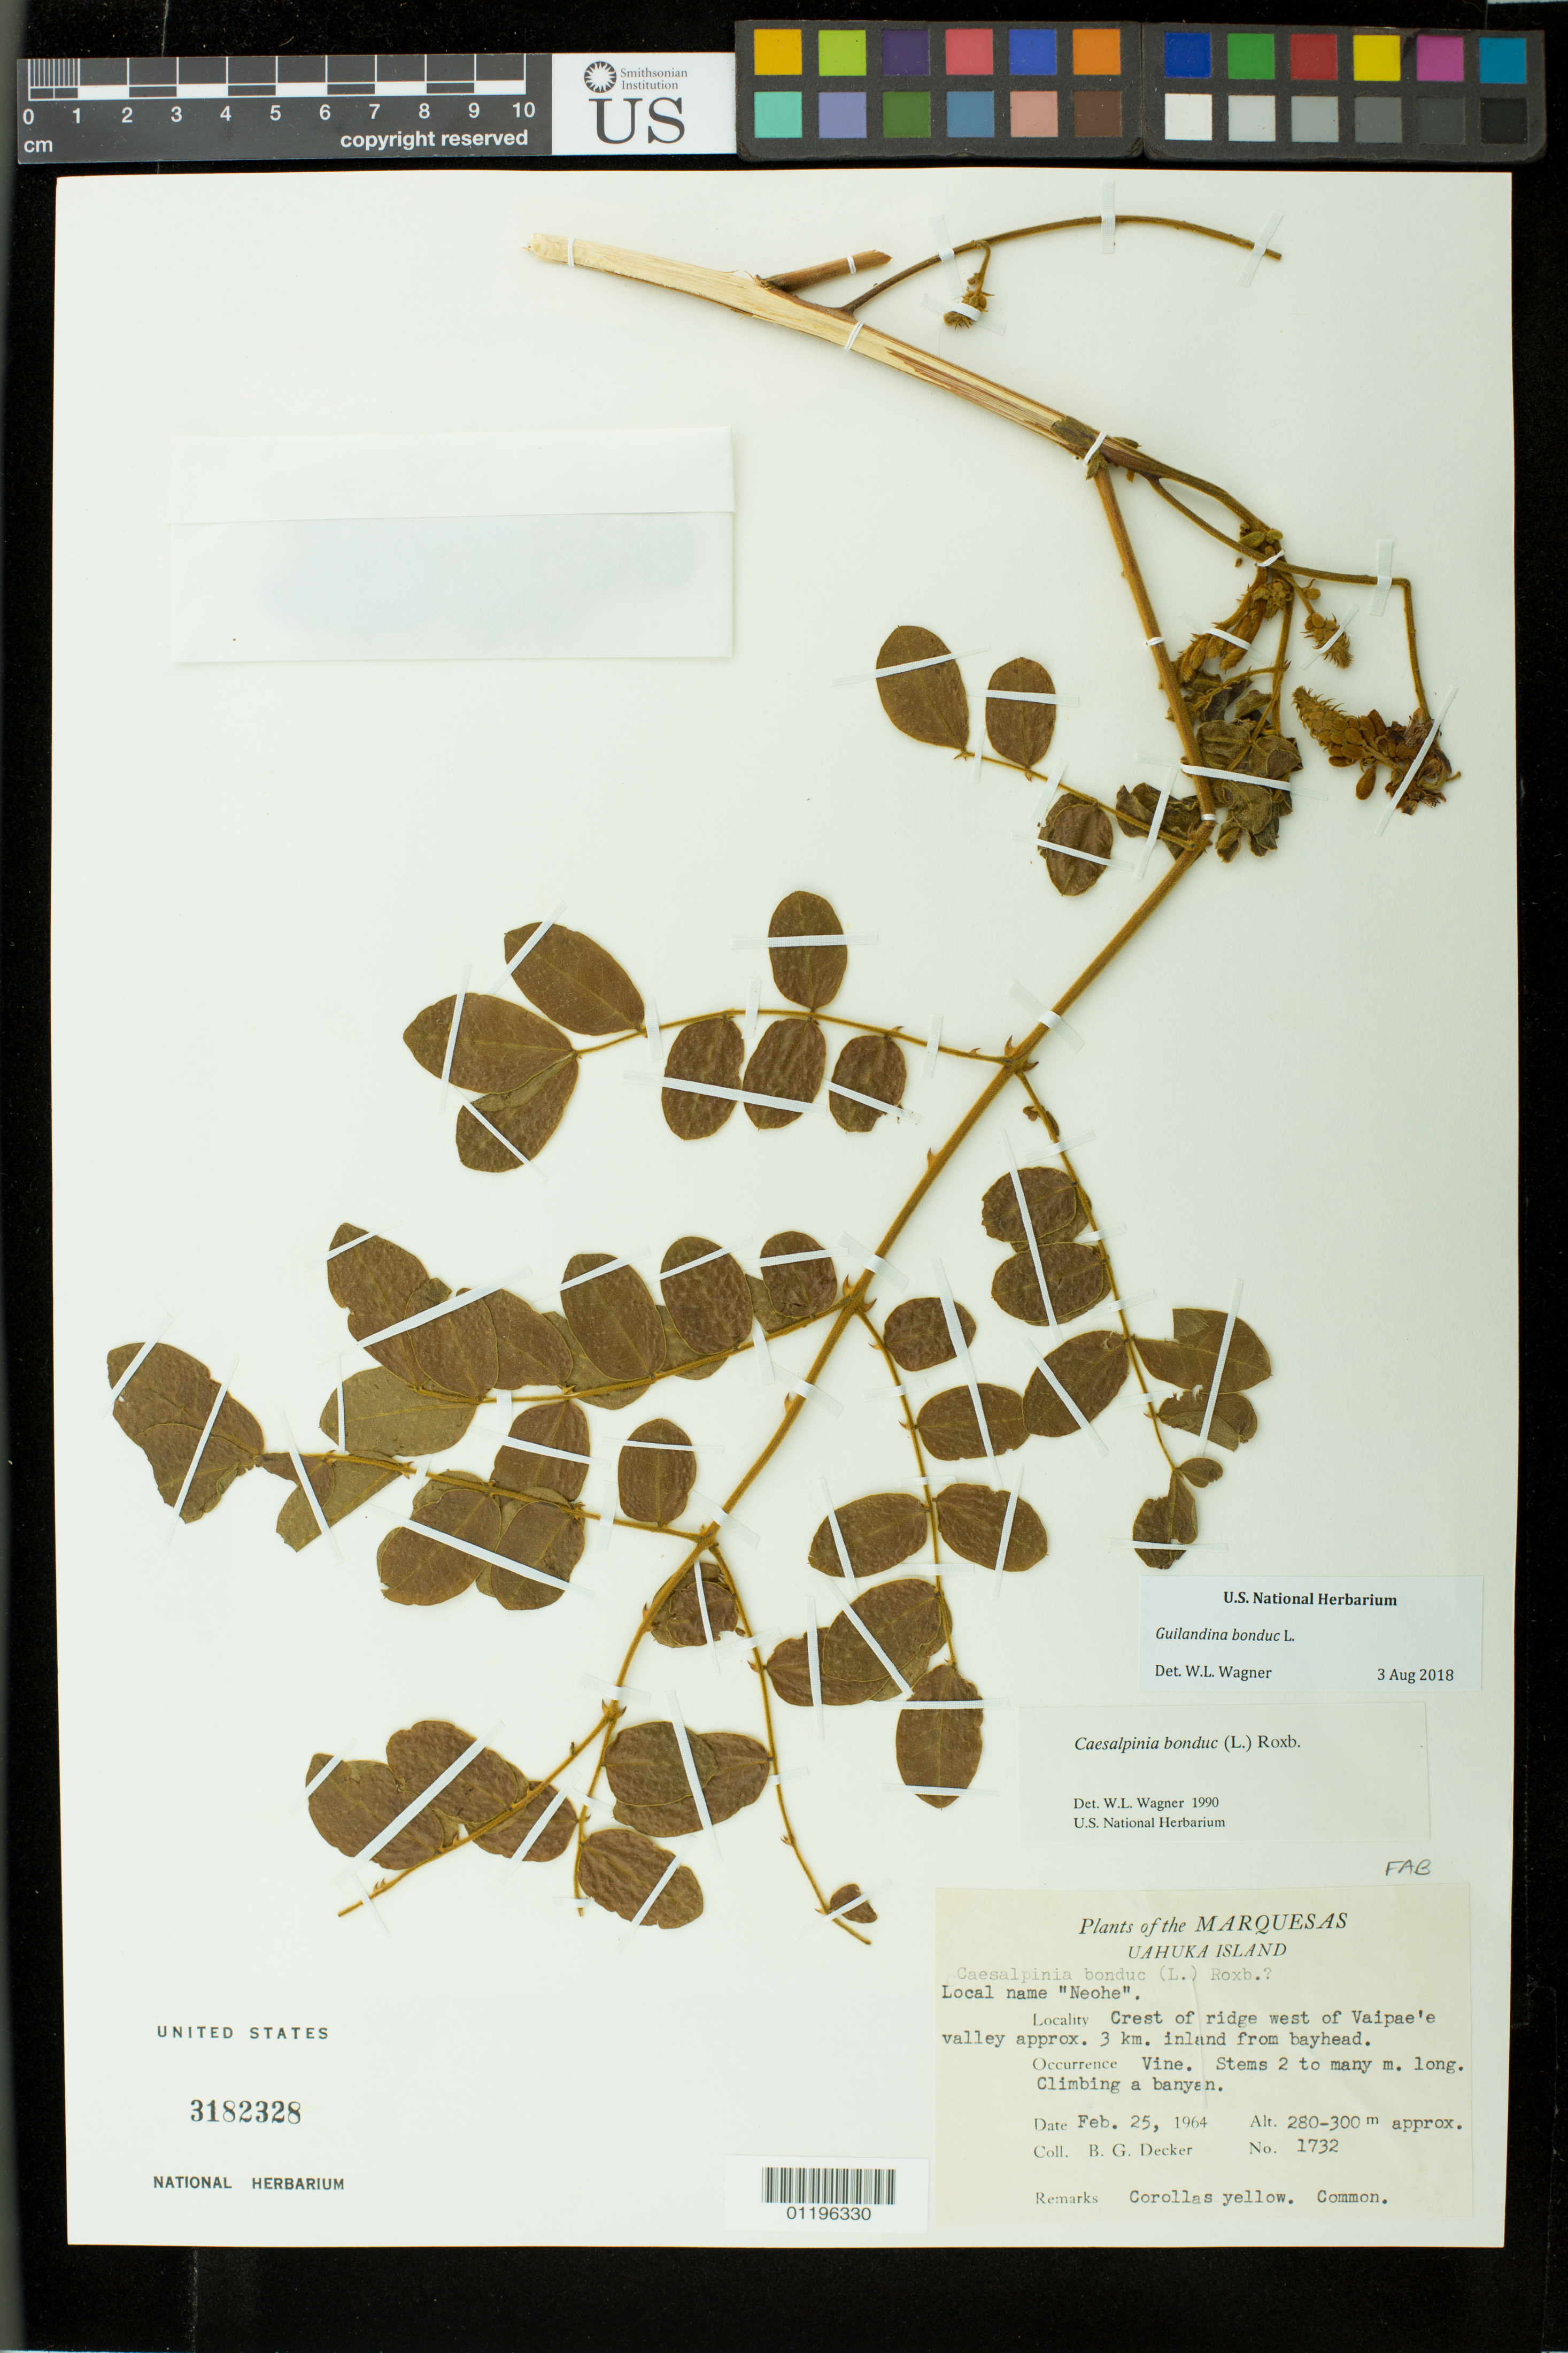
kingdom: Plantae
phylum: Tracheophyta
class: Magnoliopsida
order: Fabales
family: Fabaceae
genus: Guilandina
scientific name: Guilandina bonduc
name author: L.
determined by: Wagner, W. L., (BOT), Smithsonian Institution - National Museum of Natural History (UNITED STATES)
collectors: B. G. Decker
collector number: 1732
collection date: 1964-02-25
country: French Polynesia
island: Ua Huka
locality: crest of ridge W of Vaipae'e Valley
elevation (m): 280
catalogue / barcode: US 3182328